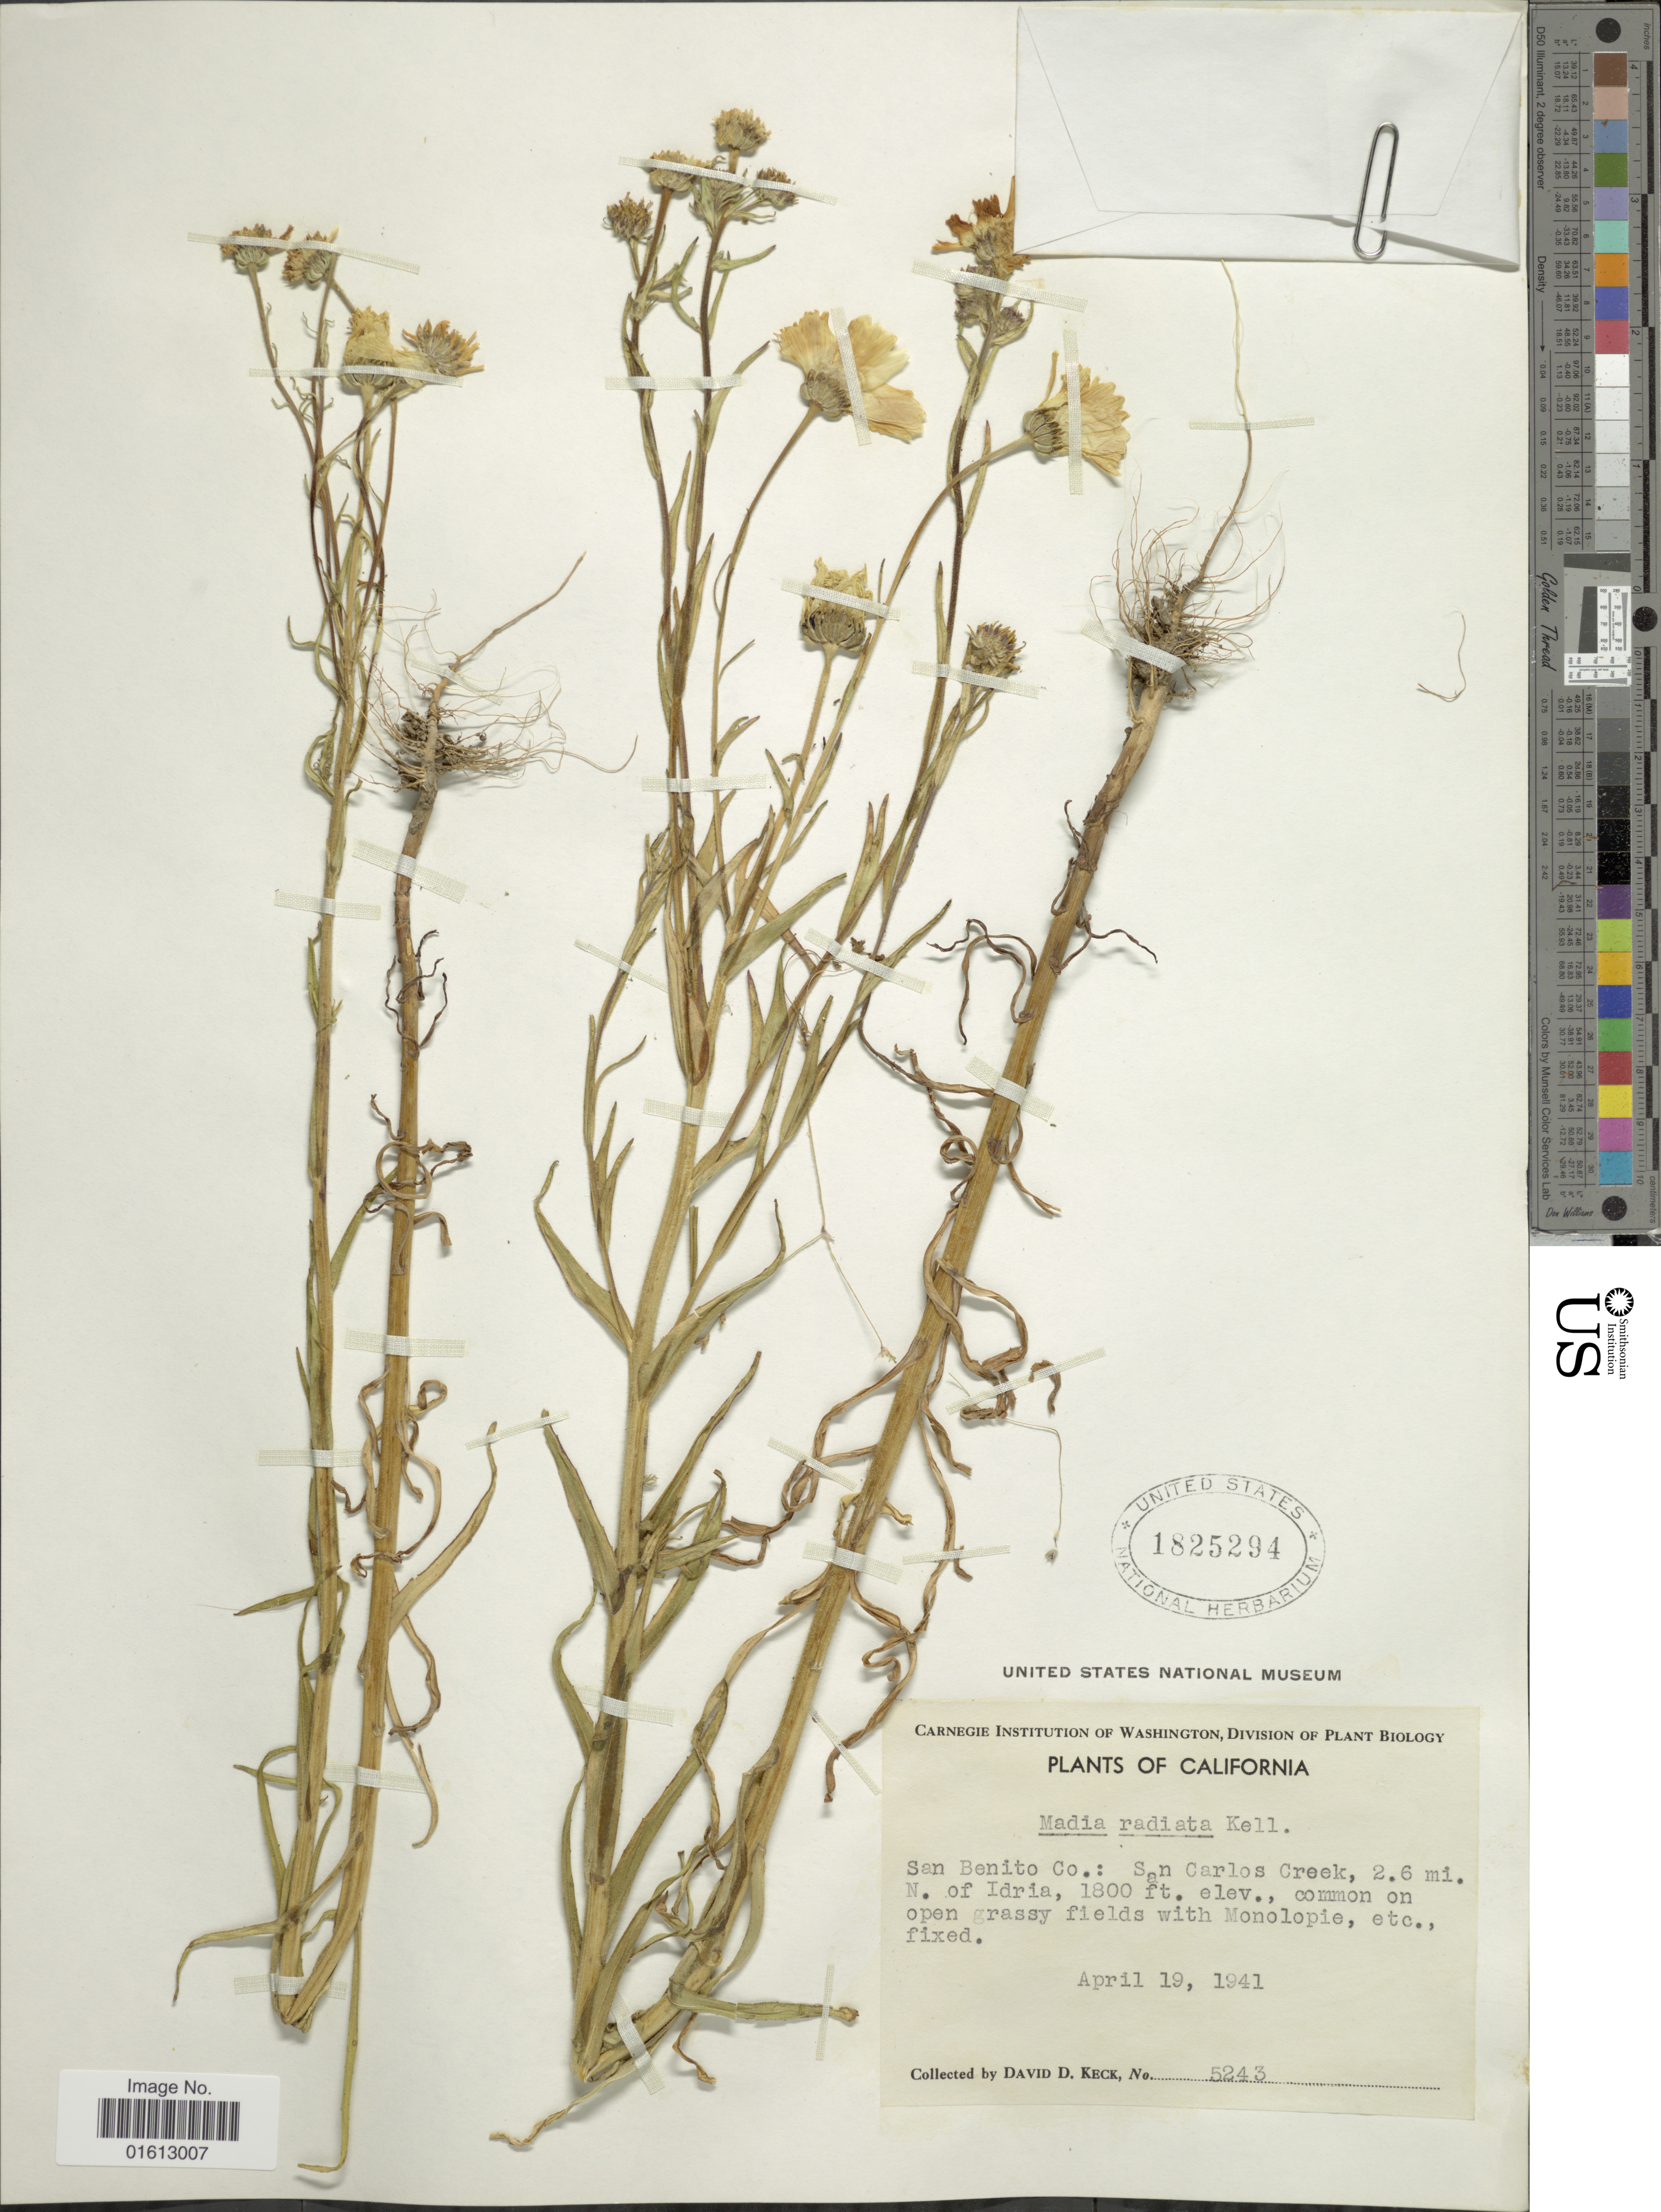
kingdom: Plantae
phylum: Tracheophyta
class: Magnoliopsida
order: Asterales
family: Asteraceae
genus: Madia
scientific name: Madia radiata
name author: Kellogg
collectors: D. D. Keck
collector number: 5243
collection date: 1941-04-19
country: United States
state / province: California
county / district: San Benito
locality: California, San Benito Co.: San Carlos Creek, 2.6 mi. N. of Idria.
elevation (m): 549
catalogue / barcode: US 1825294